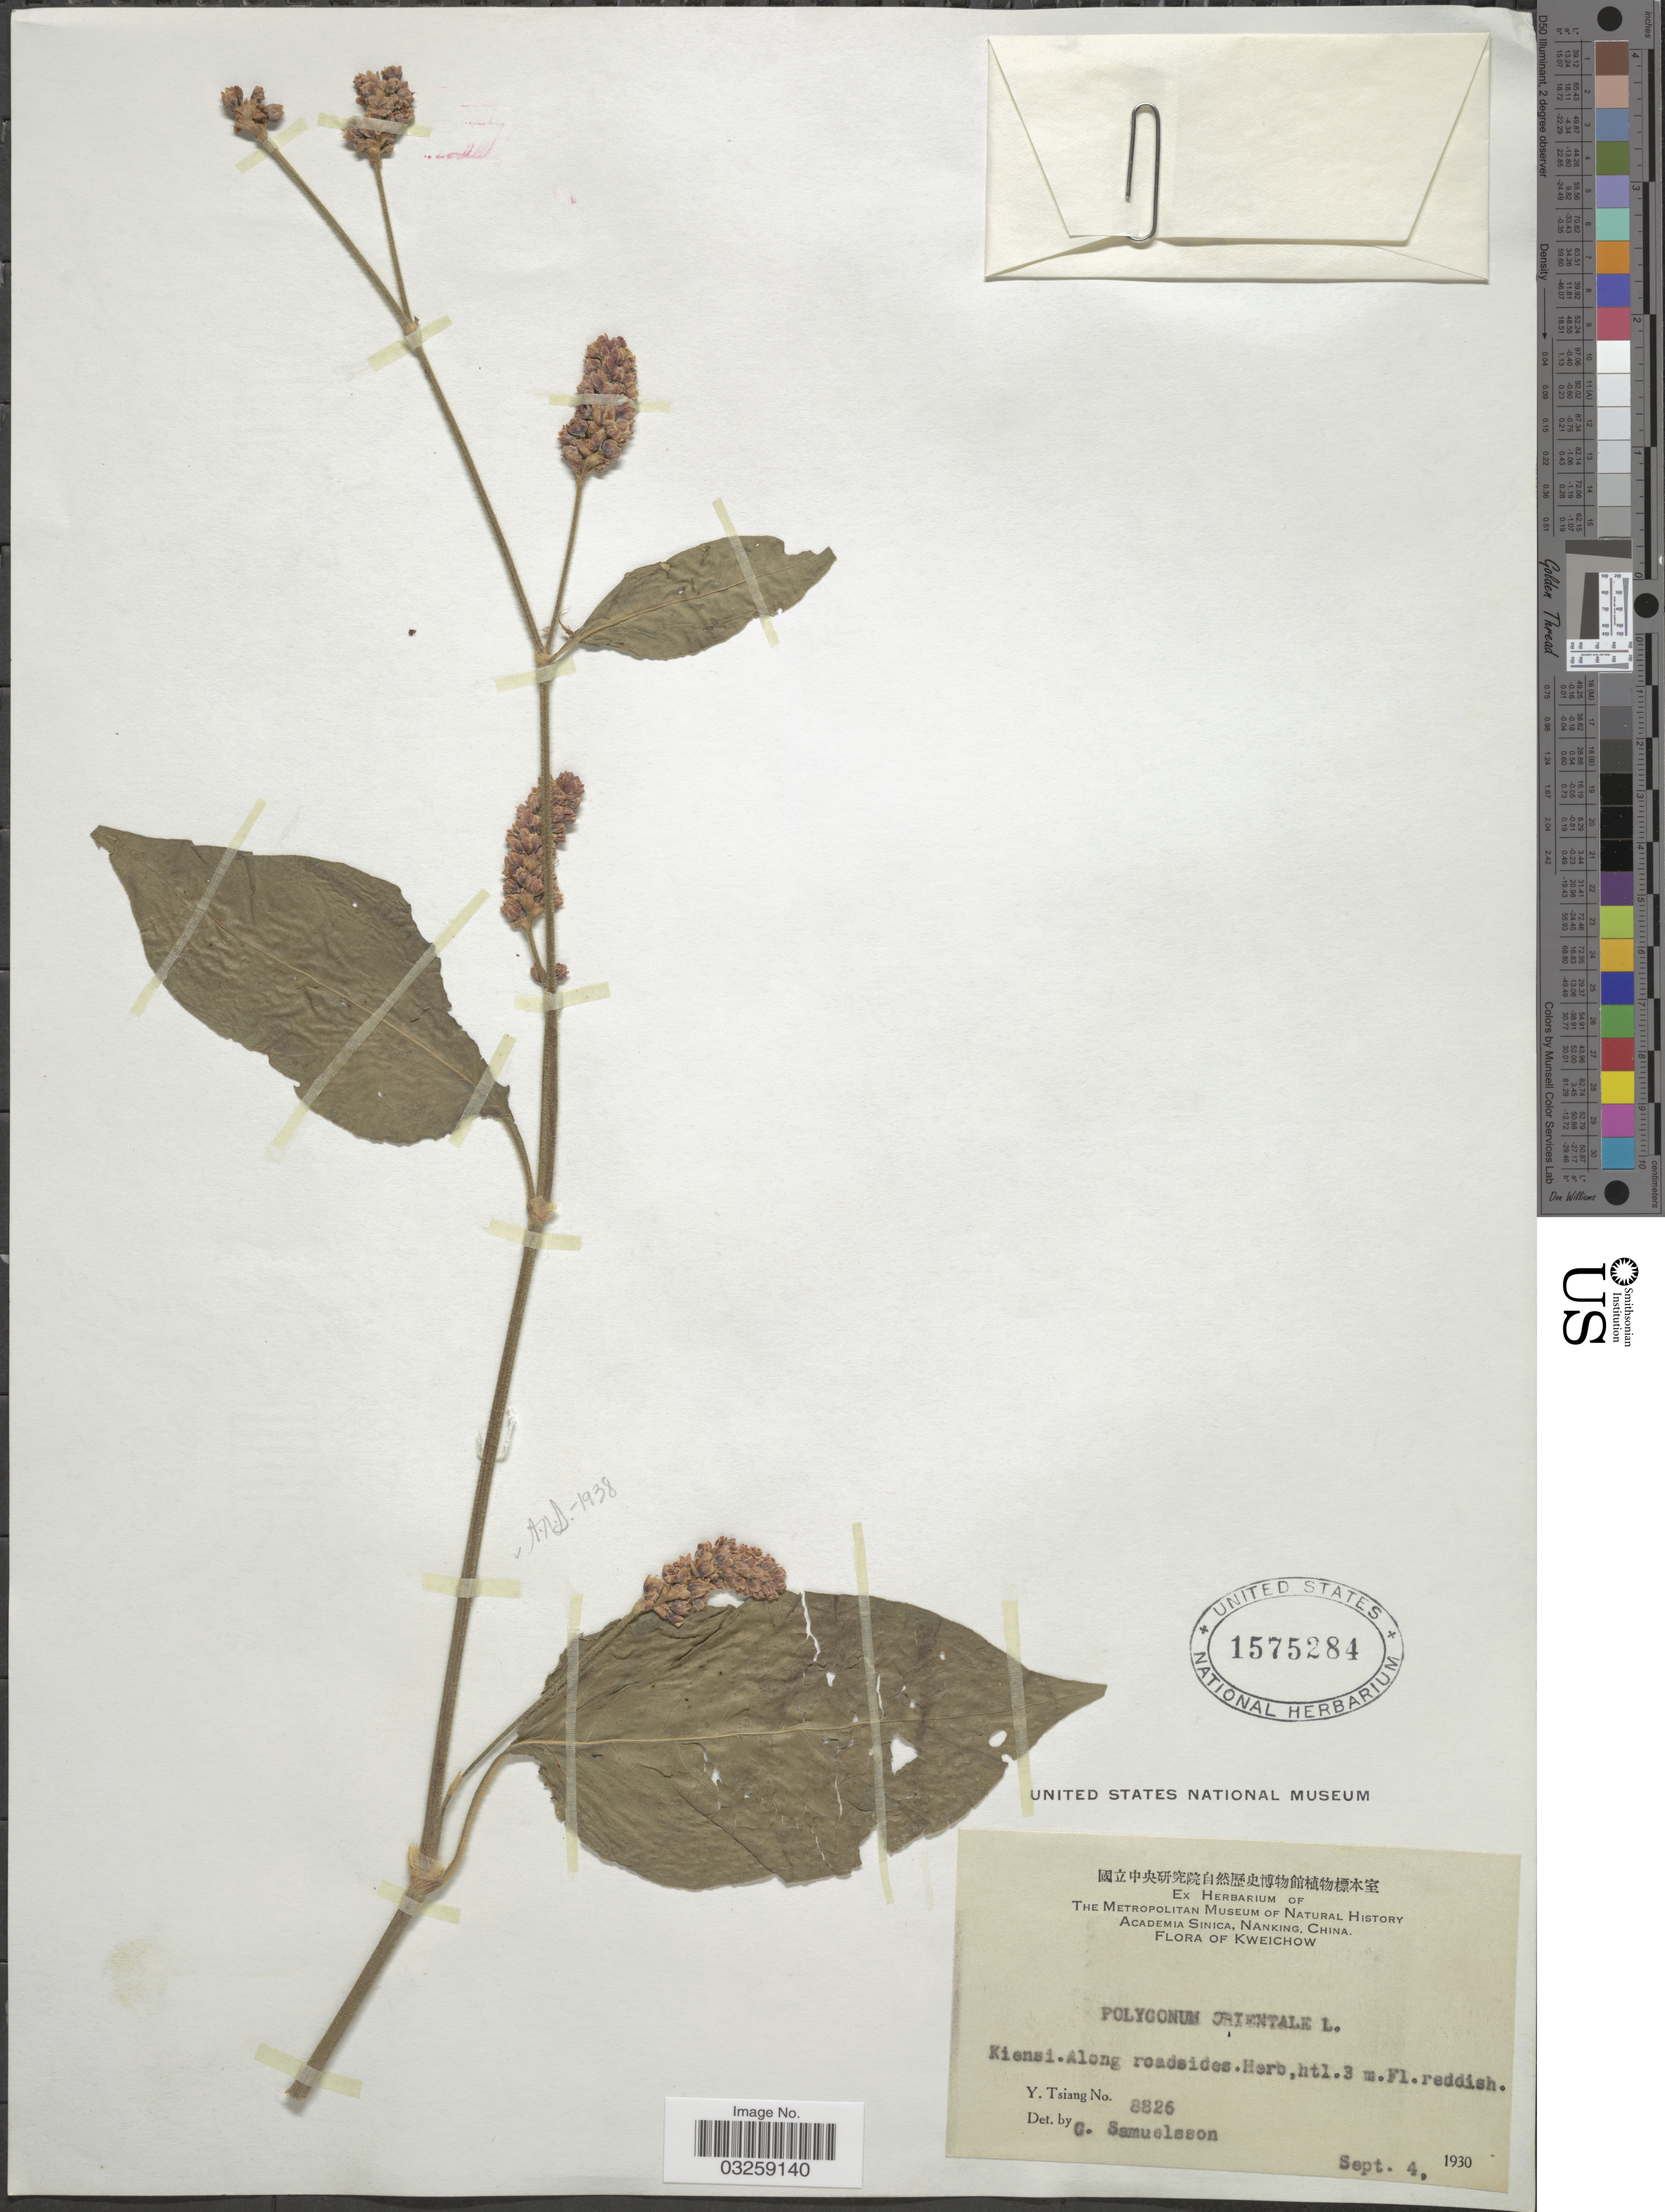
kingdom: Plantae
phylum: Tracheophyta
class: Magnoliopsida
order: Caryophyllales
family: Polygonaceae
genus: Polygonum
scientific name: Polygonum orientale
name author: L.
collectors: Y. Tsiang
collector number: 8826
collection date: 1930-09-04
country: China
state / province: Guizhou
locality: Kweichow. Kiensi. Along roadsides.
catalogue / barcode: US 1575284